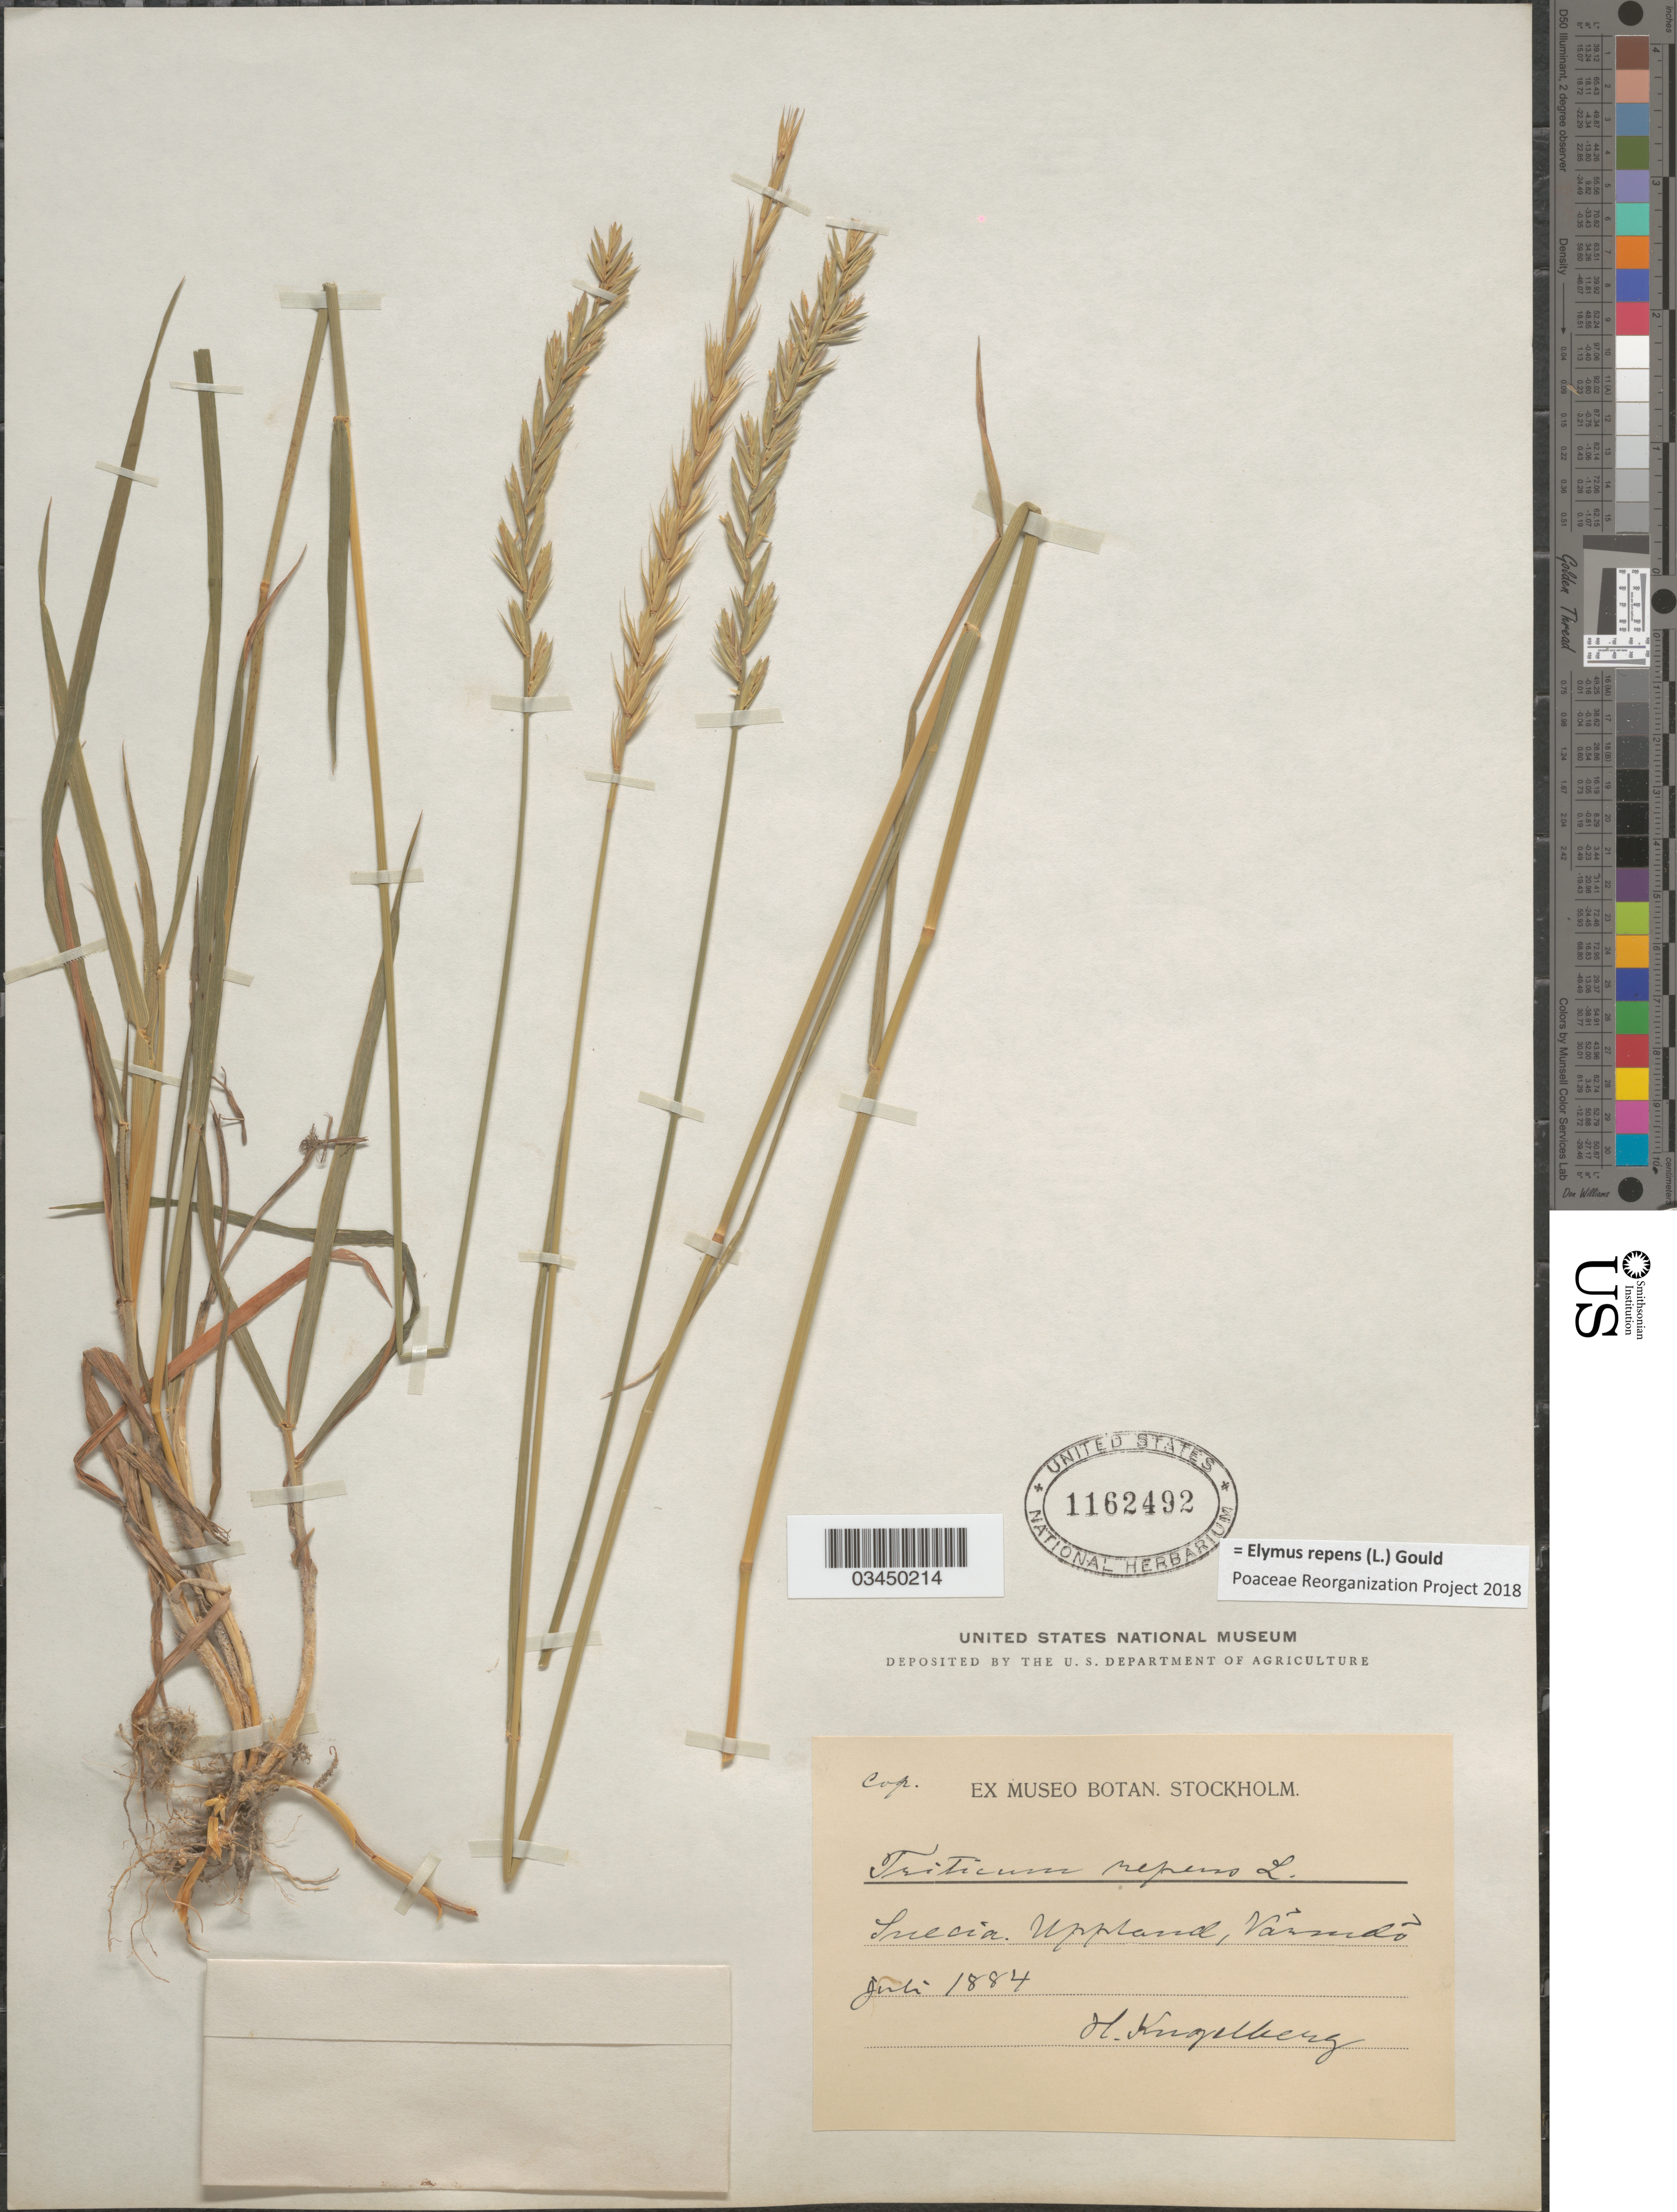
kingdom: Plantae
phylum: Tracheophyta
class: Liliopsida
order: Poales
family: Poaceae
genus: Elymus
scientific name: Elymus repens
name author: (L.) Gould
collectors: H. Kugelberg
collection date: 1884-07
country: Sweden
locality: Suecia. Uppland, Värmdö.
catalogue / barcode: US 1162492